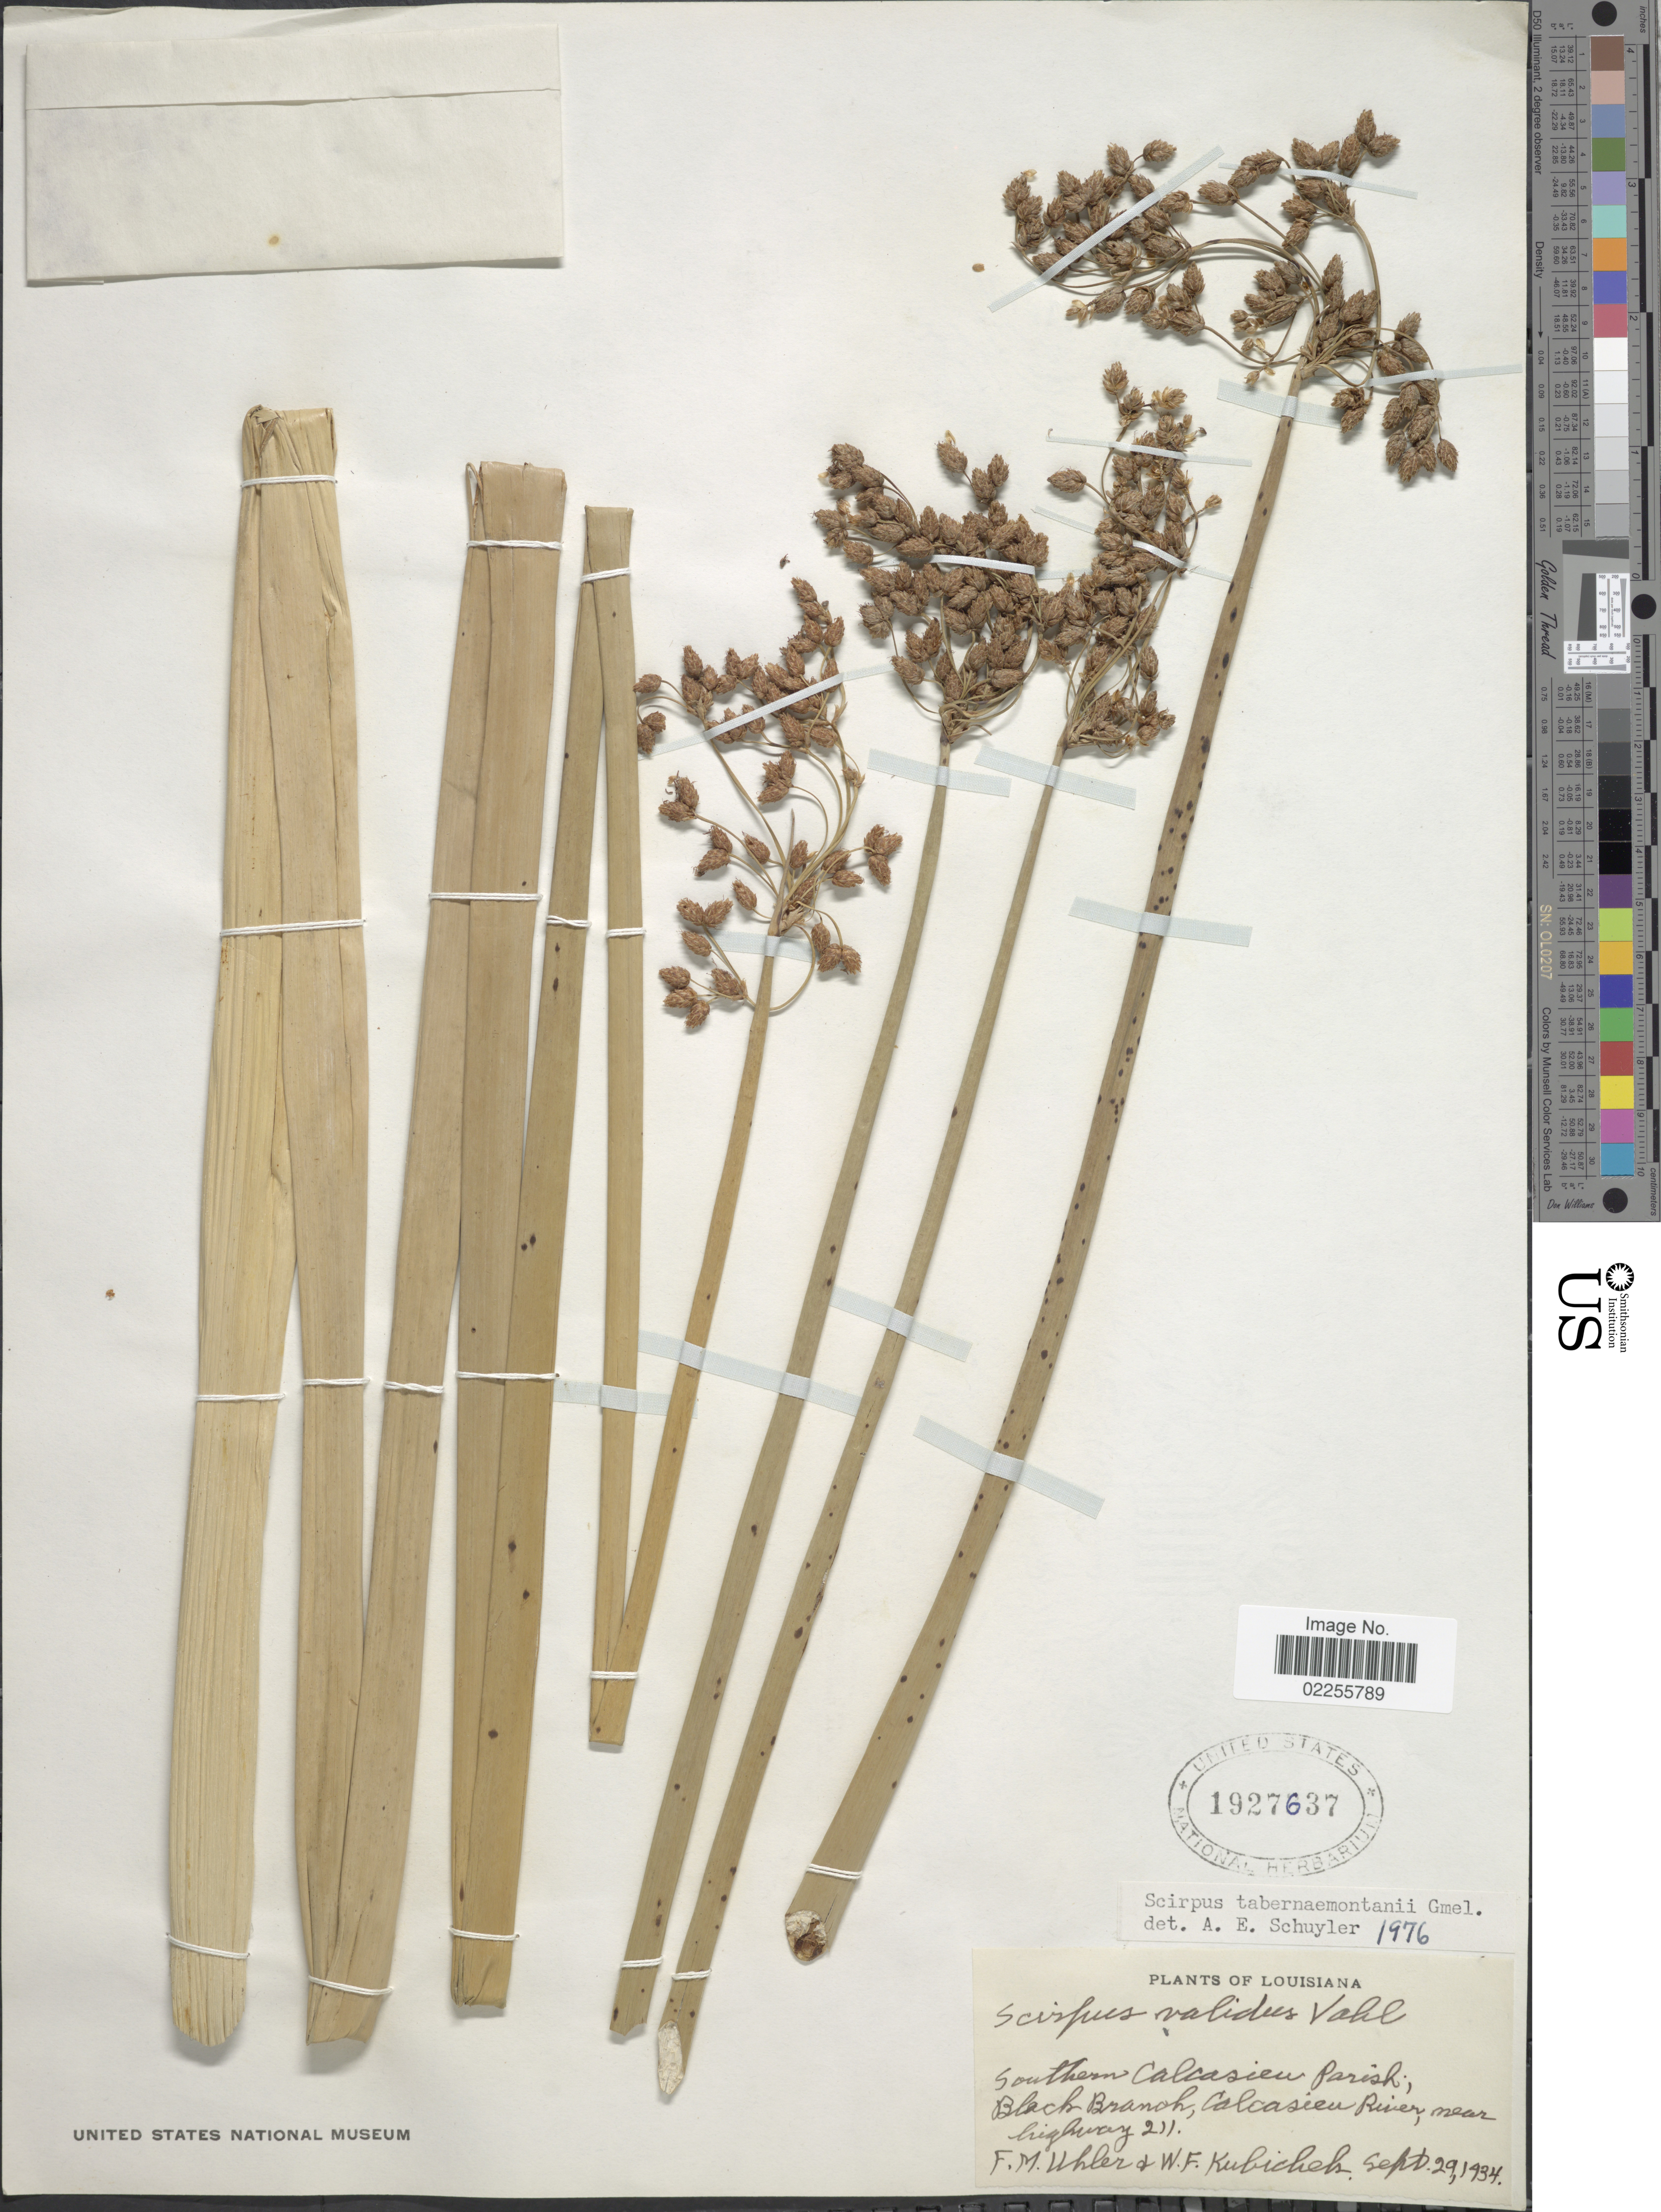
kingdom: Plantae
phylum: Tracheophyta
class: Liliopsida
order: Poales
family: Cyperaceae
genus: Schoenoplectus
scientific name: Schoenoplectus tabernaemontani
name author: (C.C. Gmel.) Palla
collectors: F. M. Uhler & W. Kubichek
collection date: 1934-09-29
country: United States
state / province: Louisiana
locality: Southern Calcasieu parish, Black Branch, Calcasieu River, near highway 211.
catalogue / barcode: US 1927637